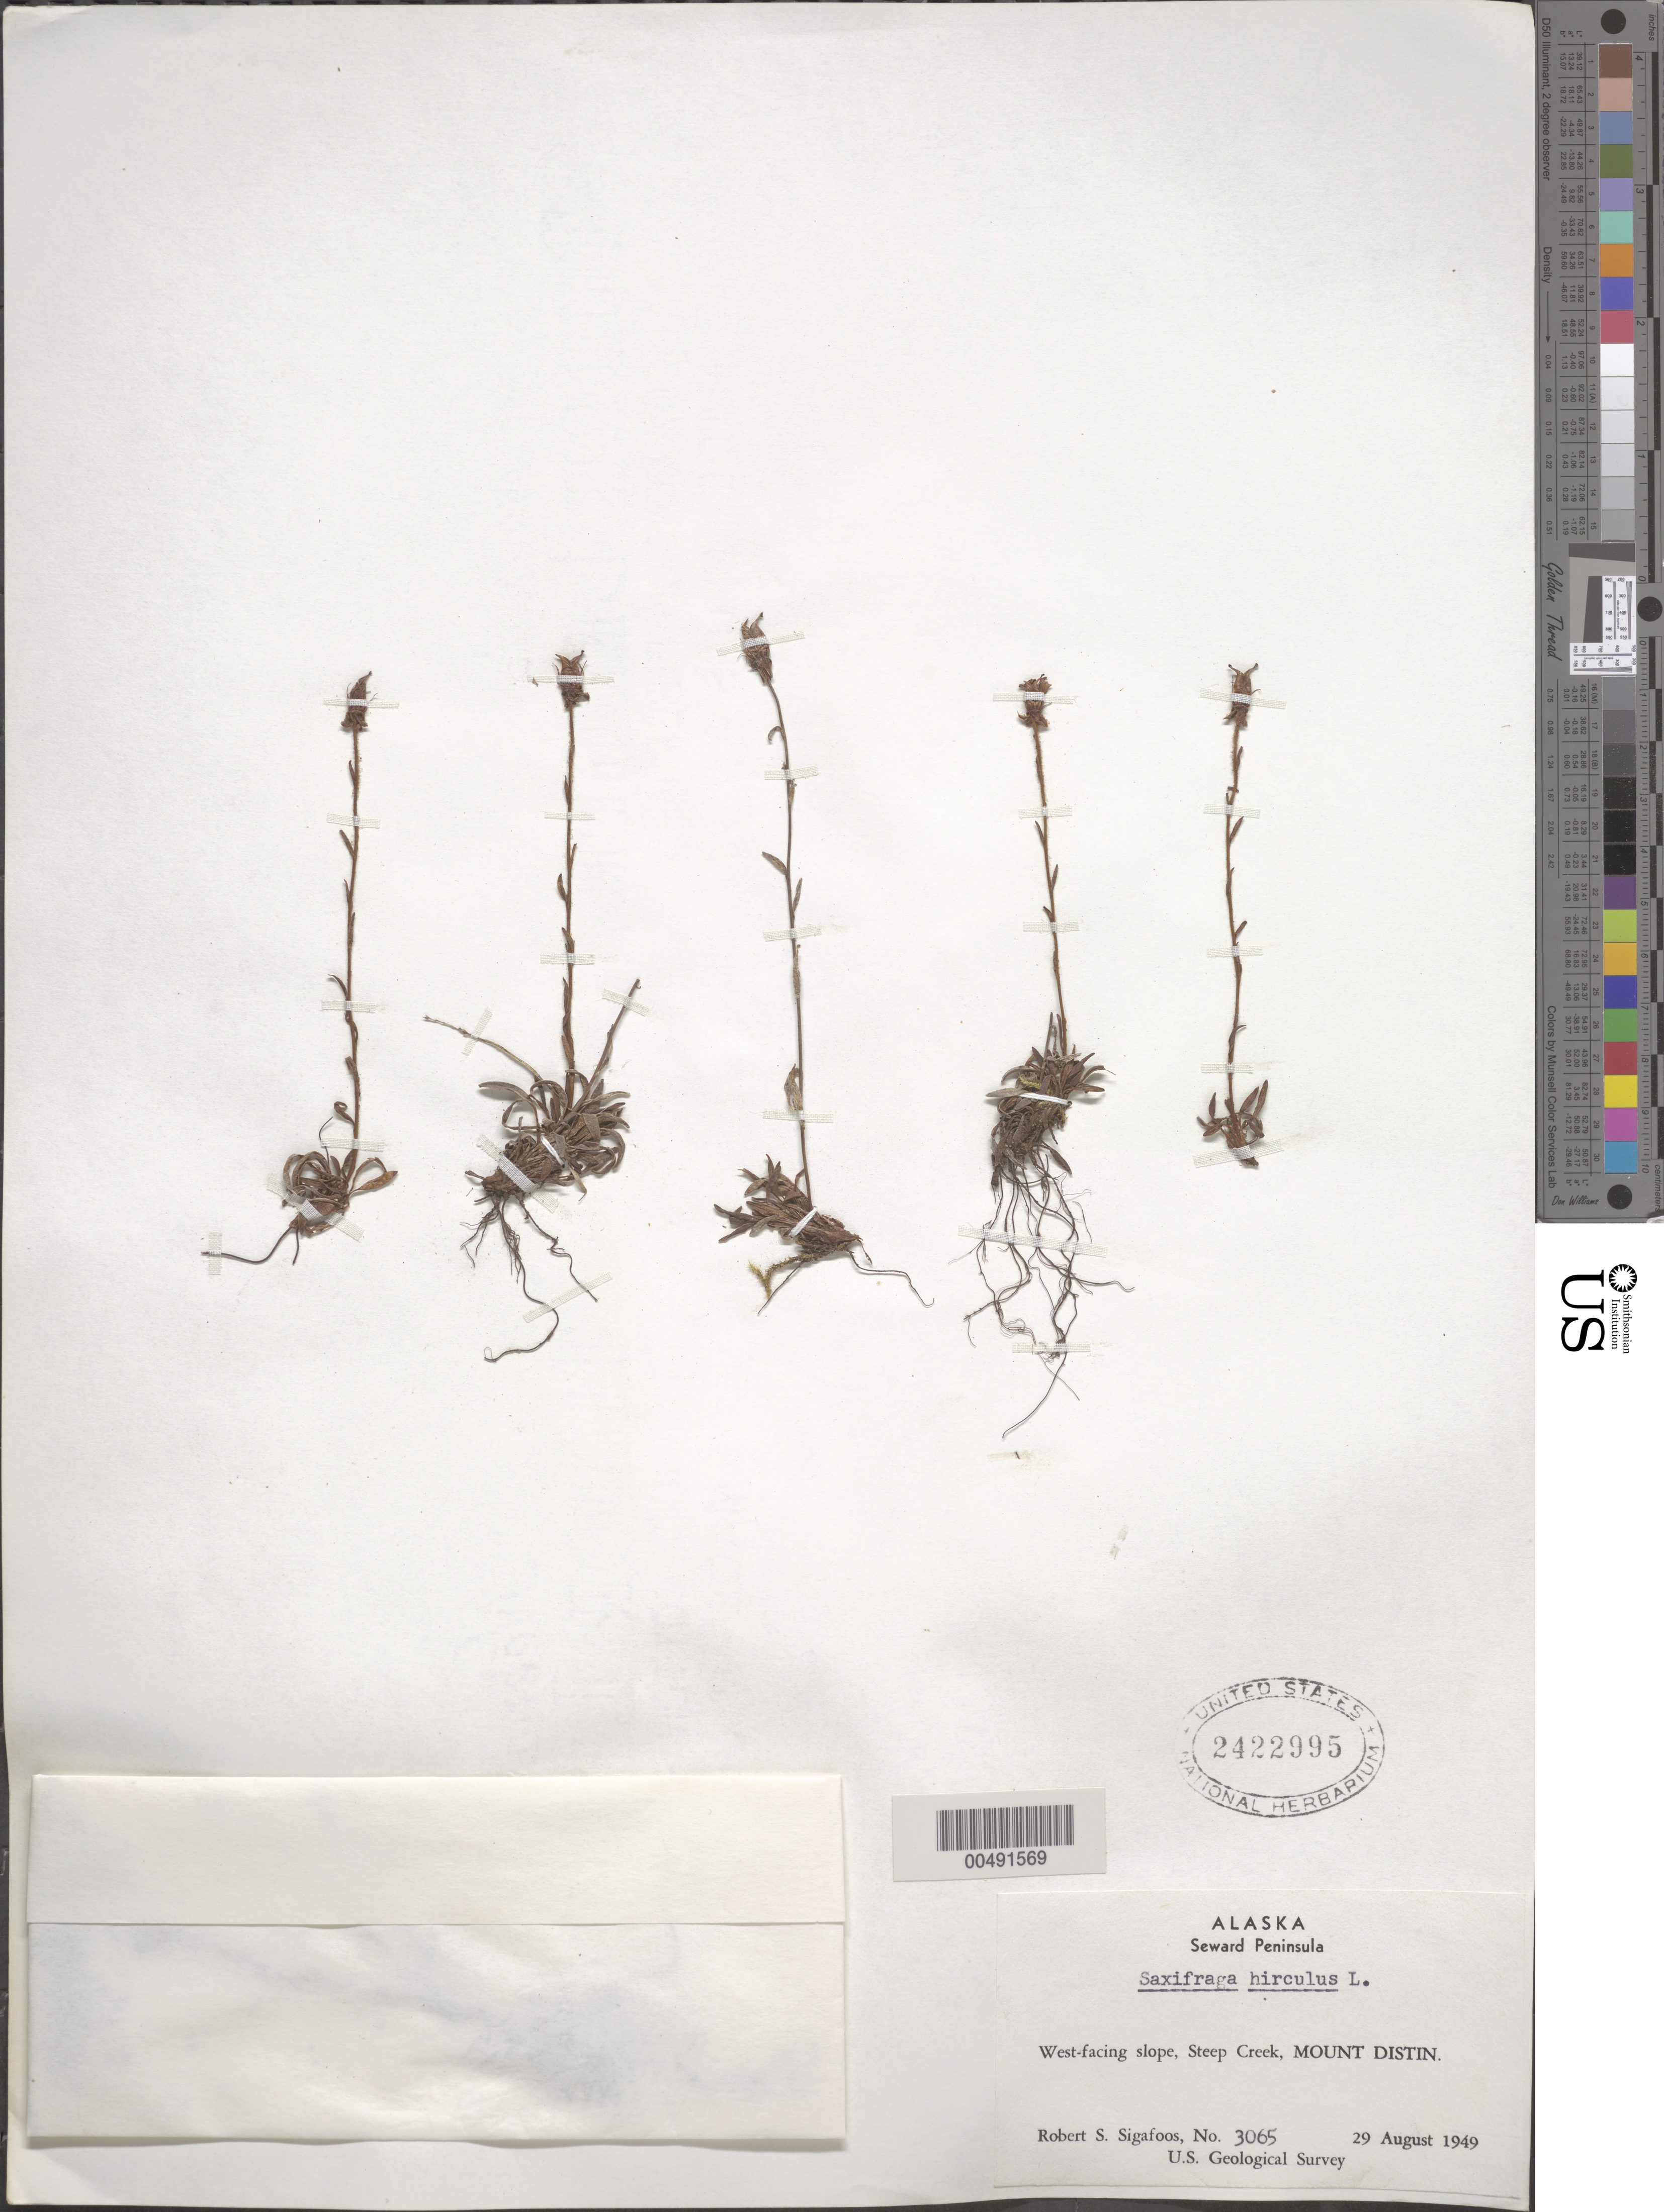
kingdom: Plantae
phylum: Tracheophyta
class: Magnoliopsida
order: Saxifragales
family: Saxifragaceae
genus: Saxifraga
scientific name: Saxifraga hirculus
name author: L.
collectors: R. Sigafoos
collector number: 3065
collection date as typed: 29 Aug 1949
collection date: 1949-08-29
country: United States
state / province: Alaska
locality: Seward Peninsula, Mount Distin, Steep Creek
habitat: west-facing slope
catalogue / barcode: US 2422995